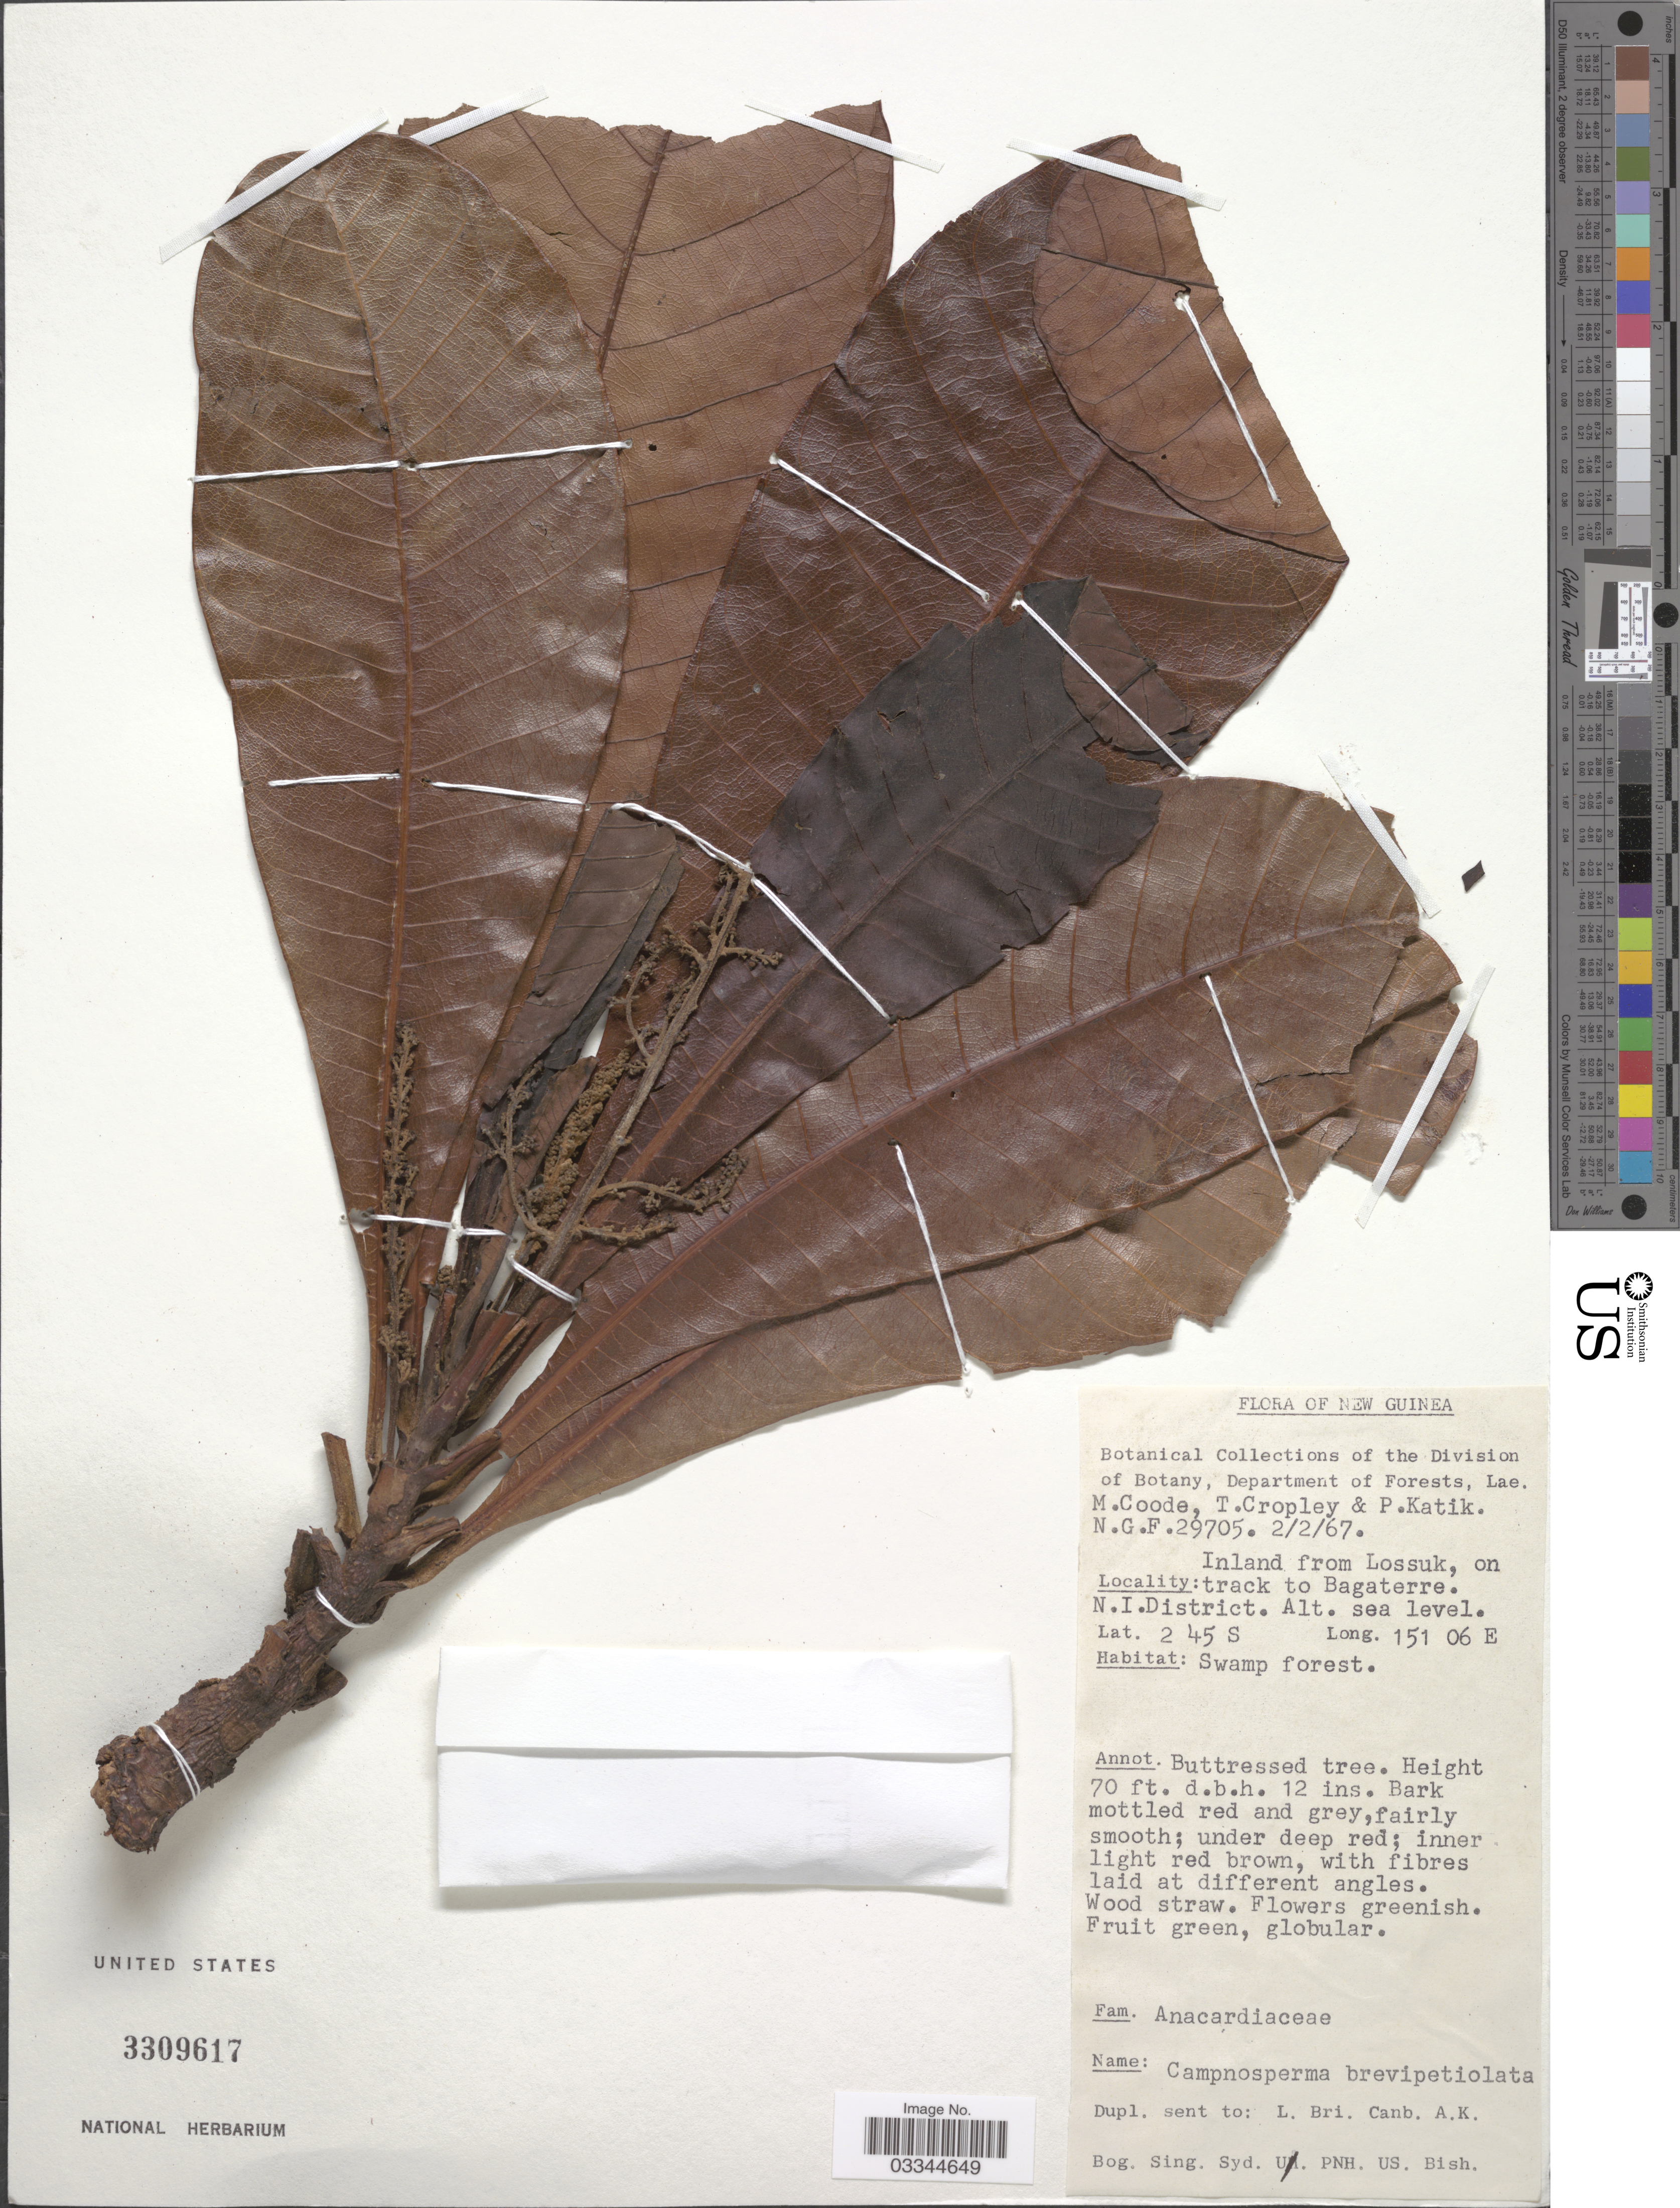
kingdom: Plantae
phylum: Tracheophyta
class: Magnoliopsida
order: Sapindales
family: Anacardiaceae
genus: Campnosperma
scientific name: Campnosperma brevipetiolatum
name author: Volk.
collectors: M. Coode, T. Cropley & P. Katik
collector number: NGF29705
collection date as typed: Transcribed d/m/y: 2/2/67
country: Papua New Guinea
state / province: New Ireland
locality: New Guinea, Inland from Lossuk, on track to Bagaterre. N.I. District.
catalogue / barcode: US 3309617